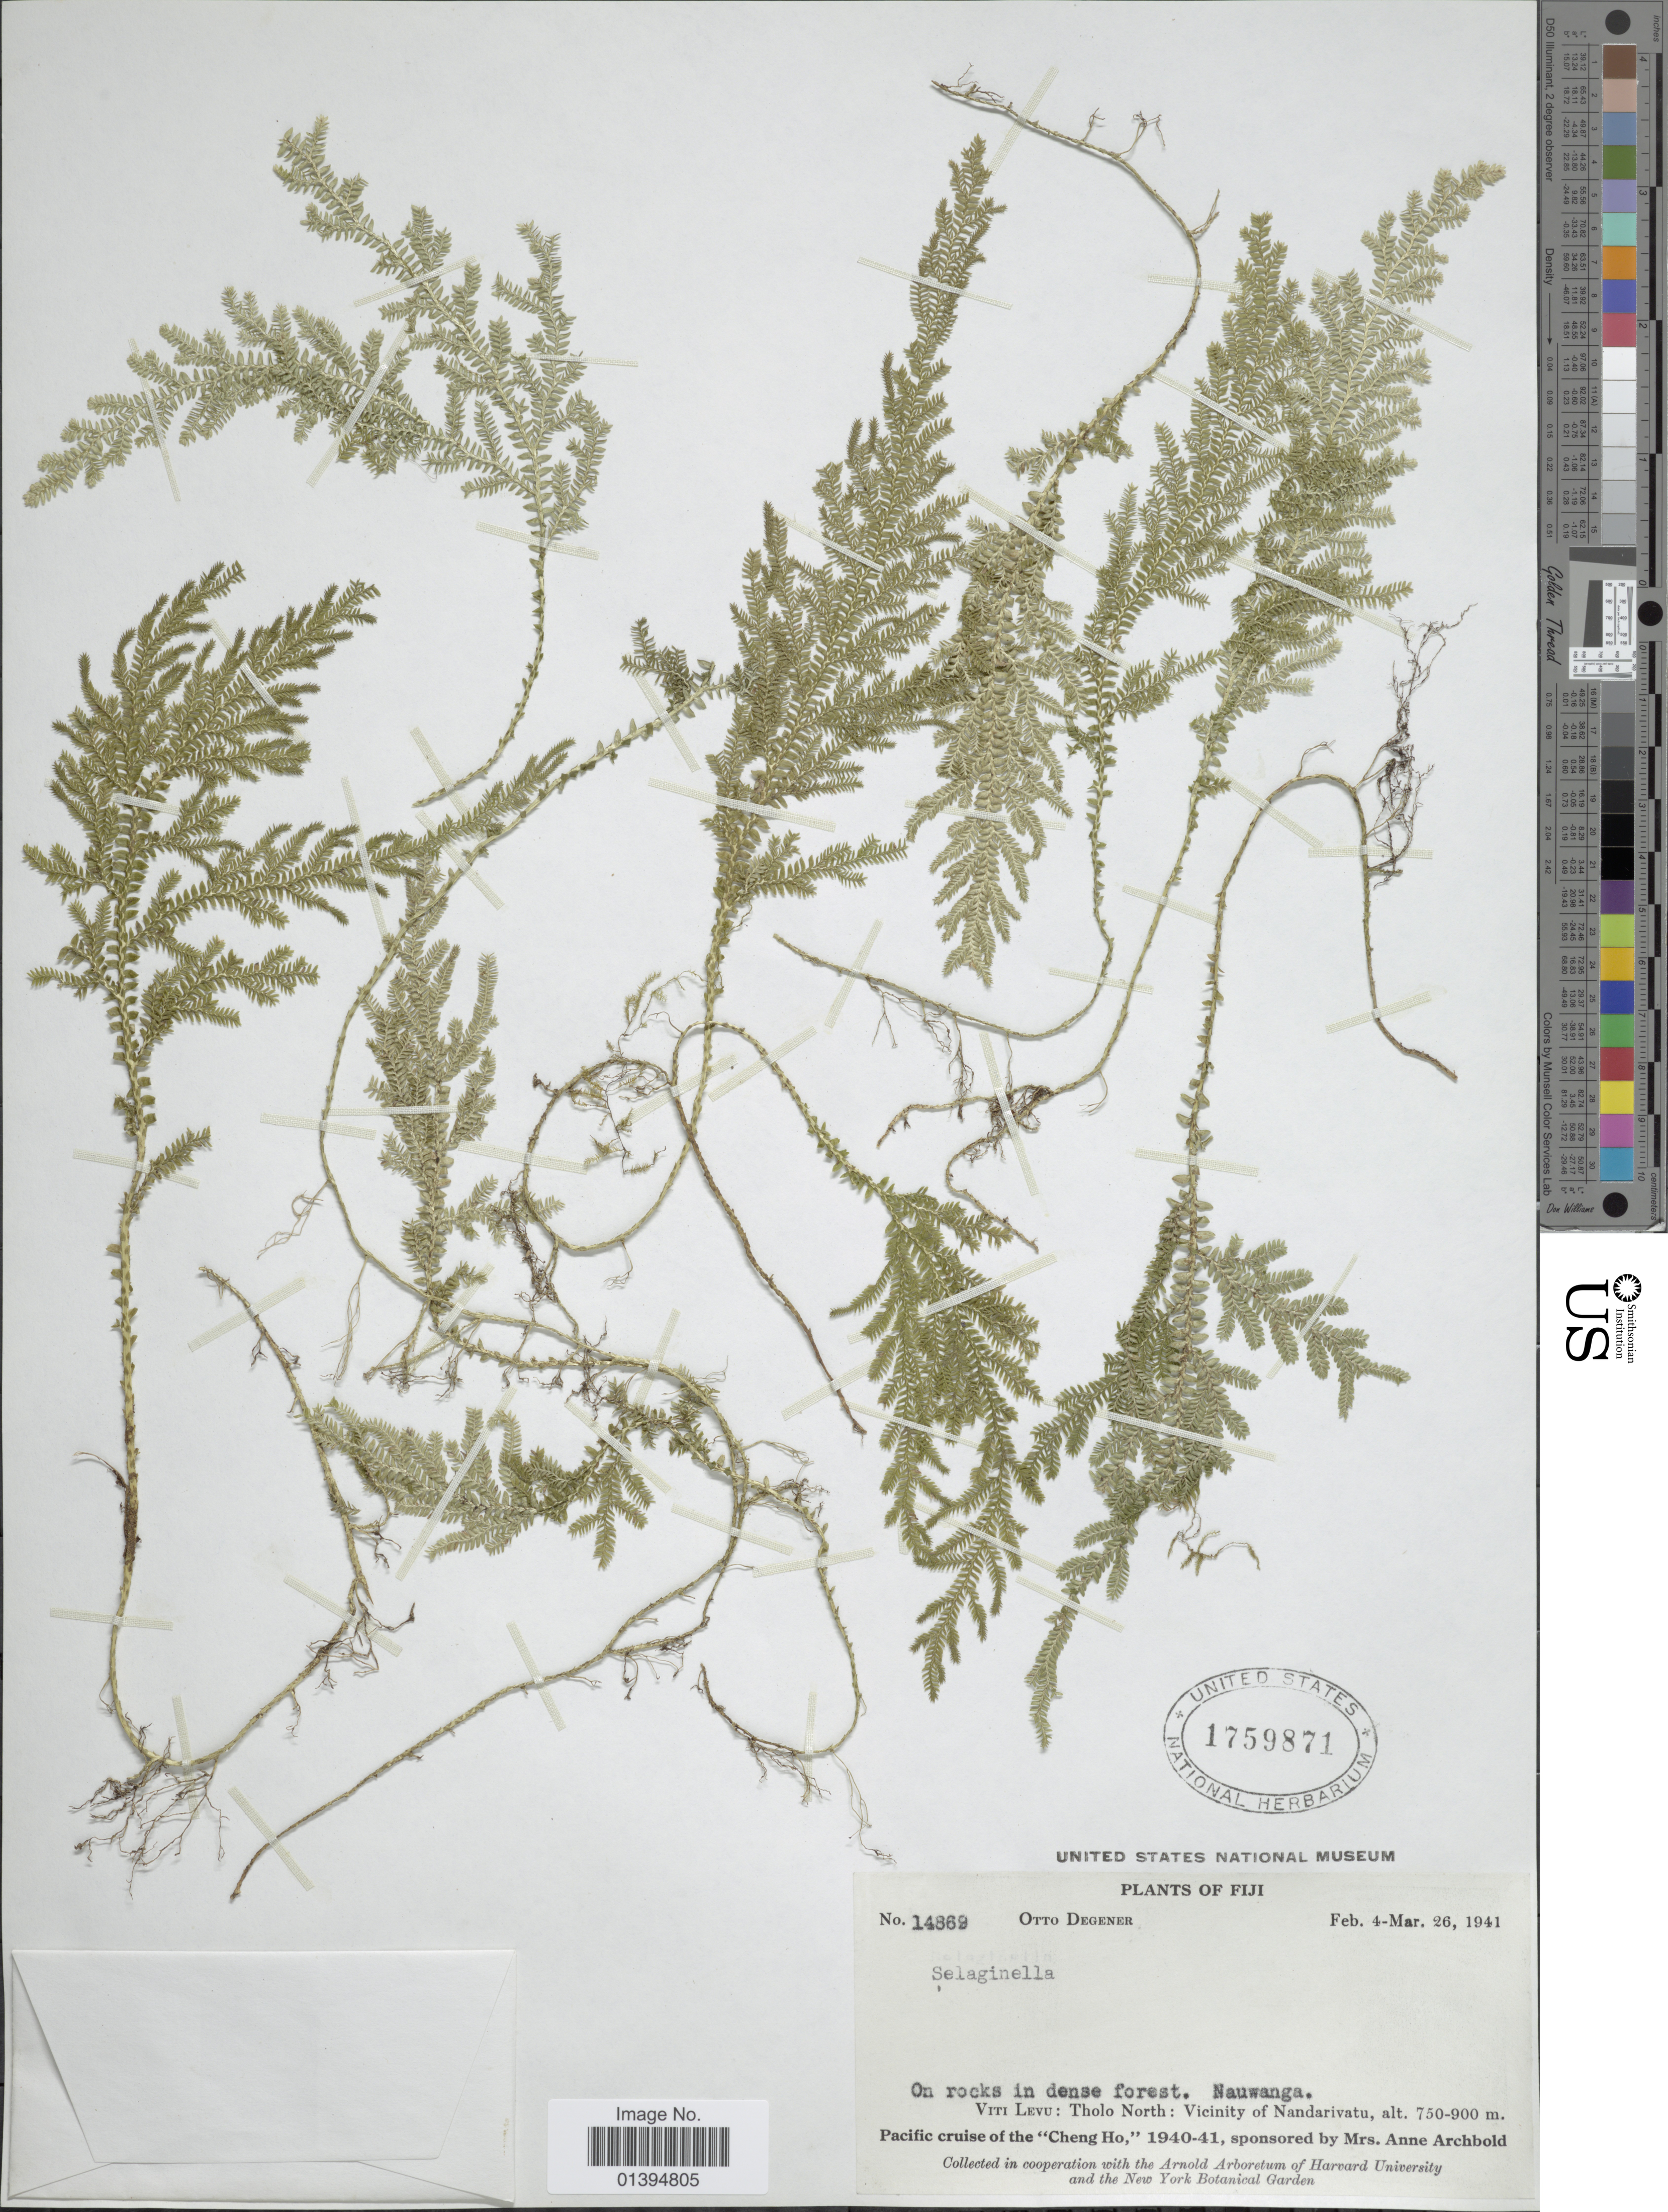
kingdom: Plantae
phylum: Tracheophyta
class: Lycopodiopsida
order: Selaginellales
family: Selaginellaceae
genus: Selaginella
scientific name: Selaginella sp.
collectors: O. Degener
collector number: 14869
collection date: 1941-02-04/1941-03-26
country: Fiji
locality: Viti Levu: Tholo North: Vicinity of Nandarivatu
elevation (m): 750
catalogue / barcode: US 1759871